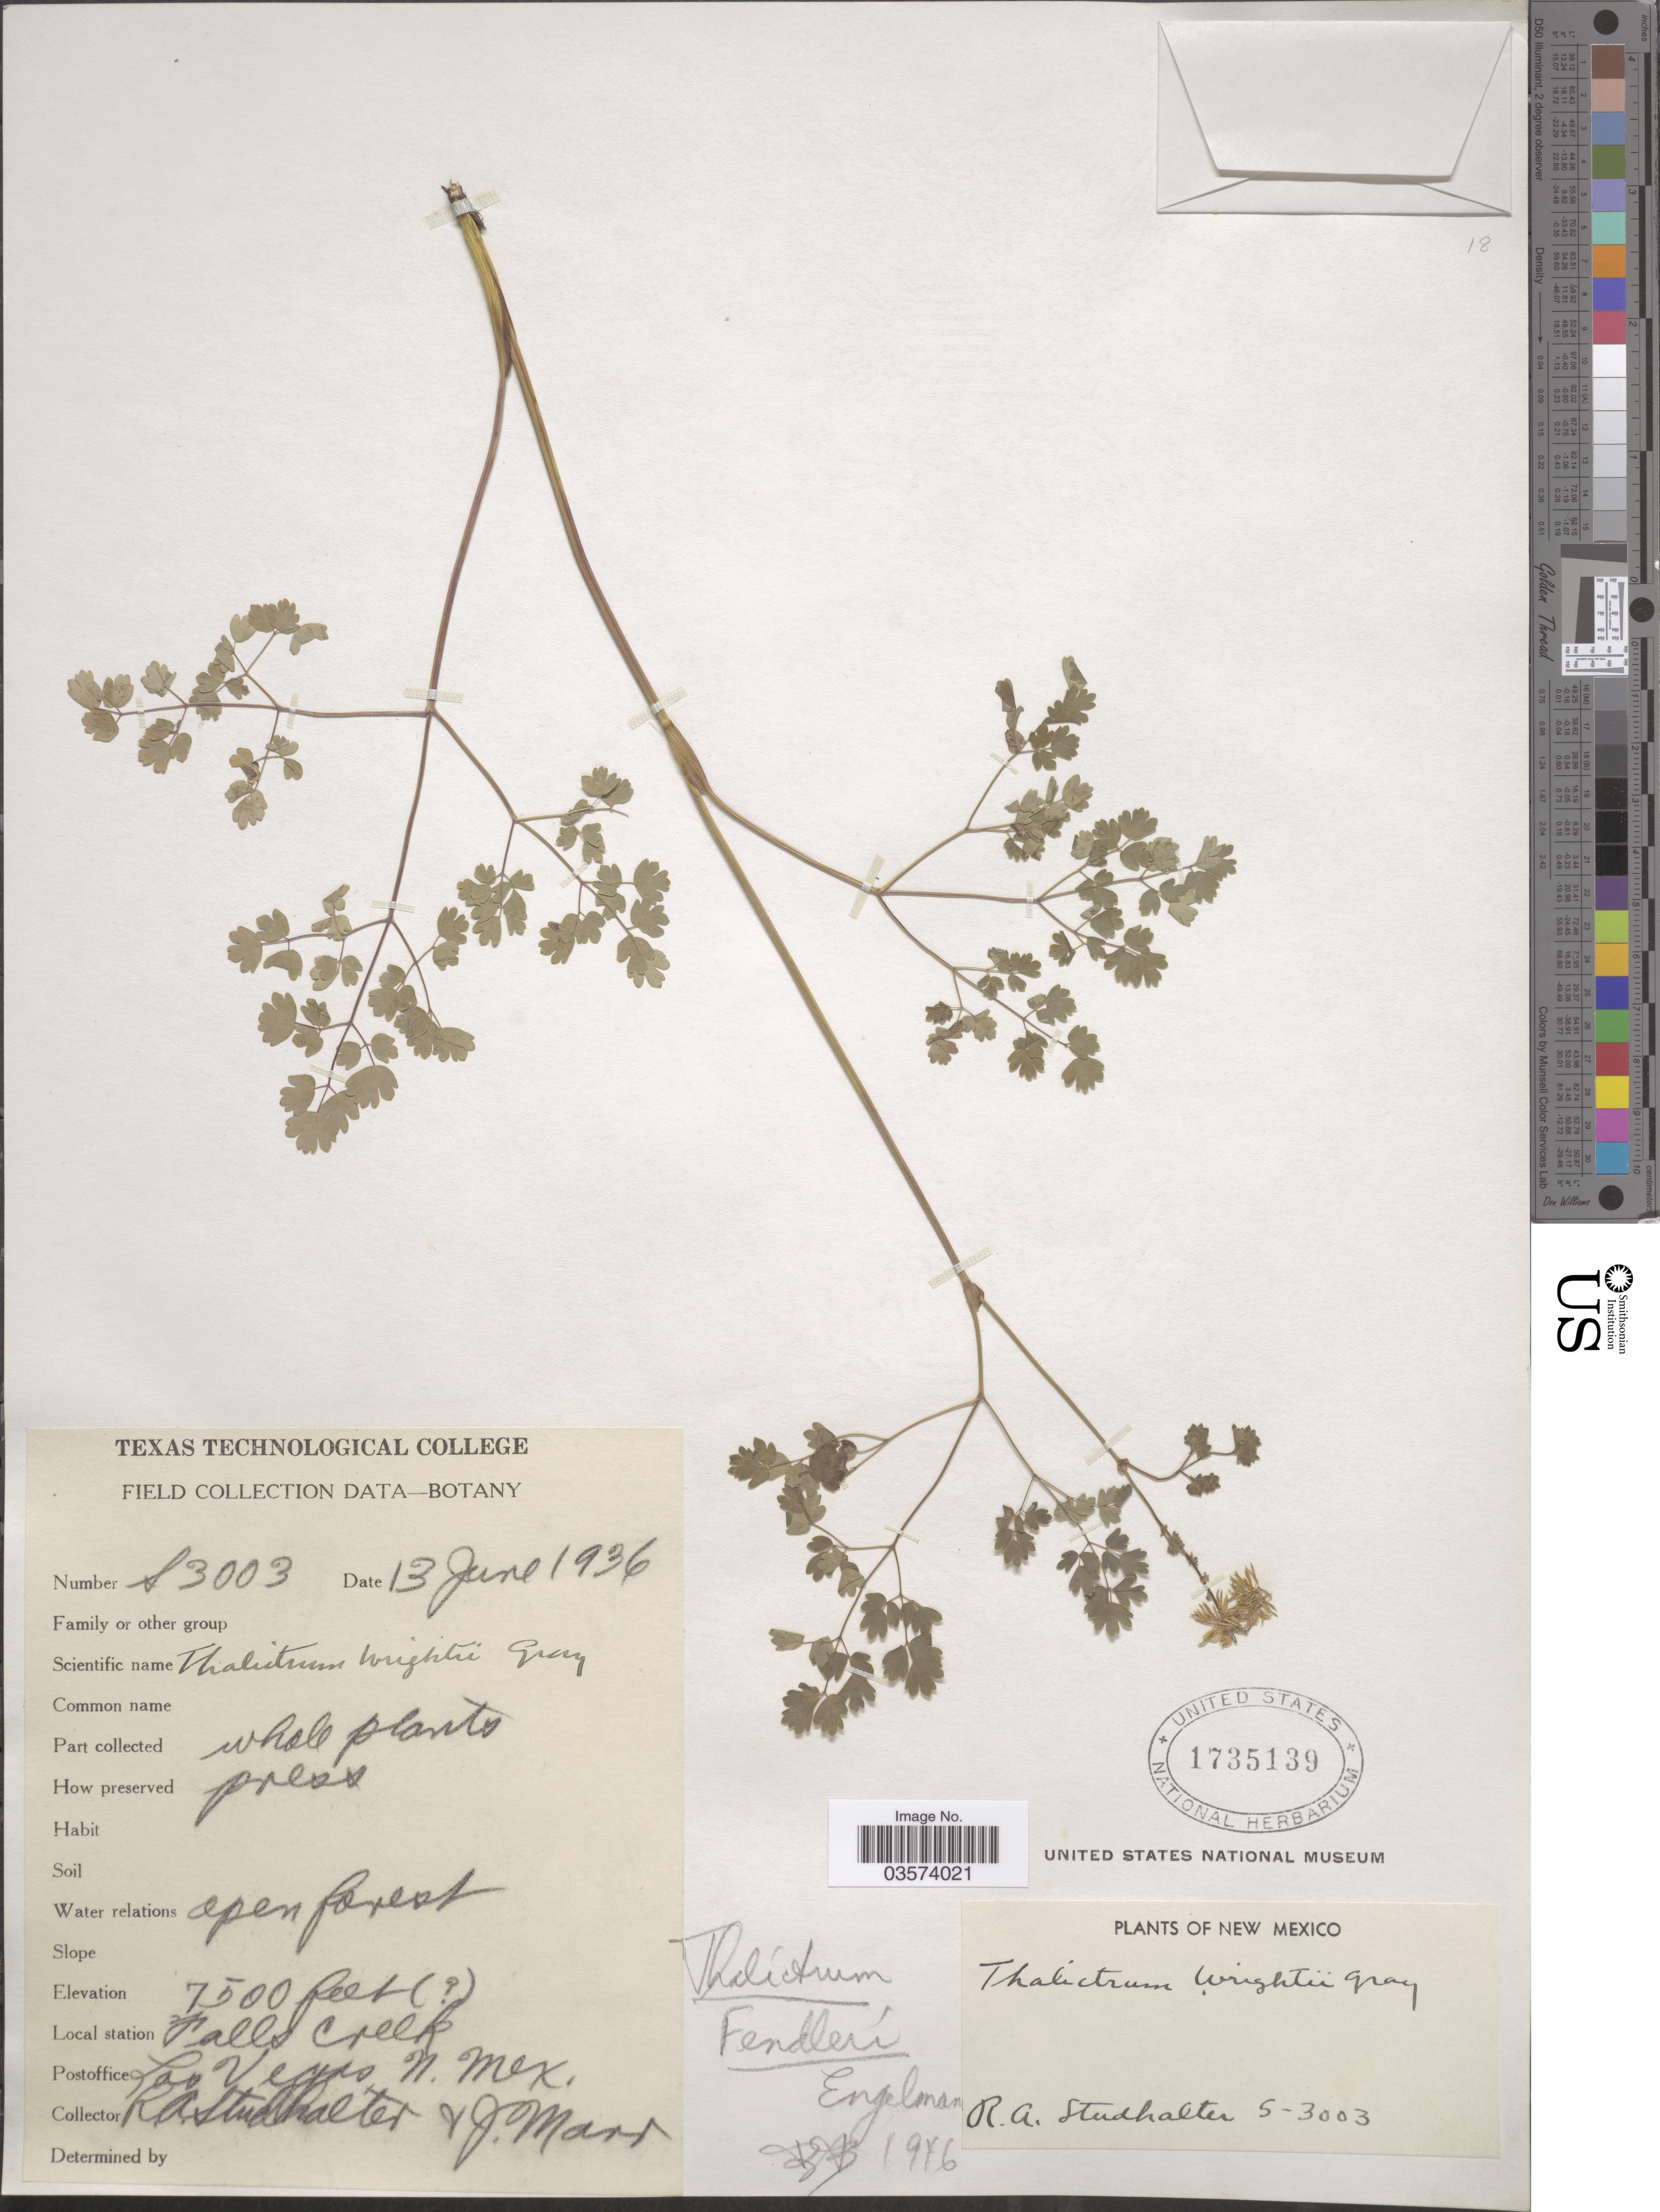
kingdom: Plantae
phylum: Tracheophyta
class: Magnoliopsida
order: Ranunculales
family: Ranunculaceae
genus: Thalictrum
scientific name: Thalictrum fendleri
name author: Engelm. ex A. Gray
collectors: R. Studhalter & J. Marr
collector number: S-3003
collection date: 1936-06-13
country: United States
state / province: New Mexico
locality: Falls Creek. Las Vegas.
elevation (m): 2286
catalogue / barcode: US 1735139